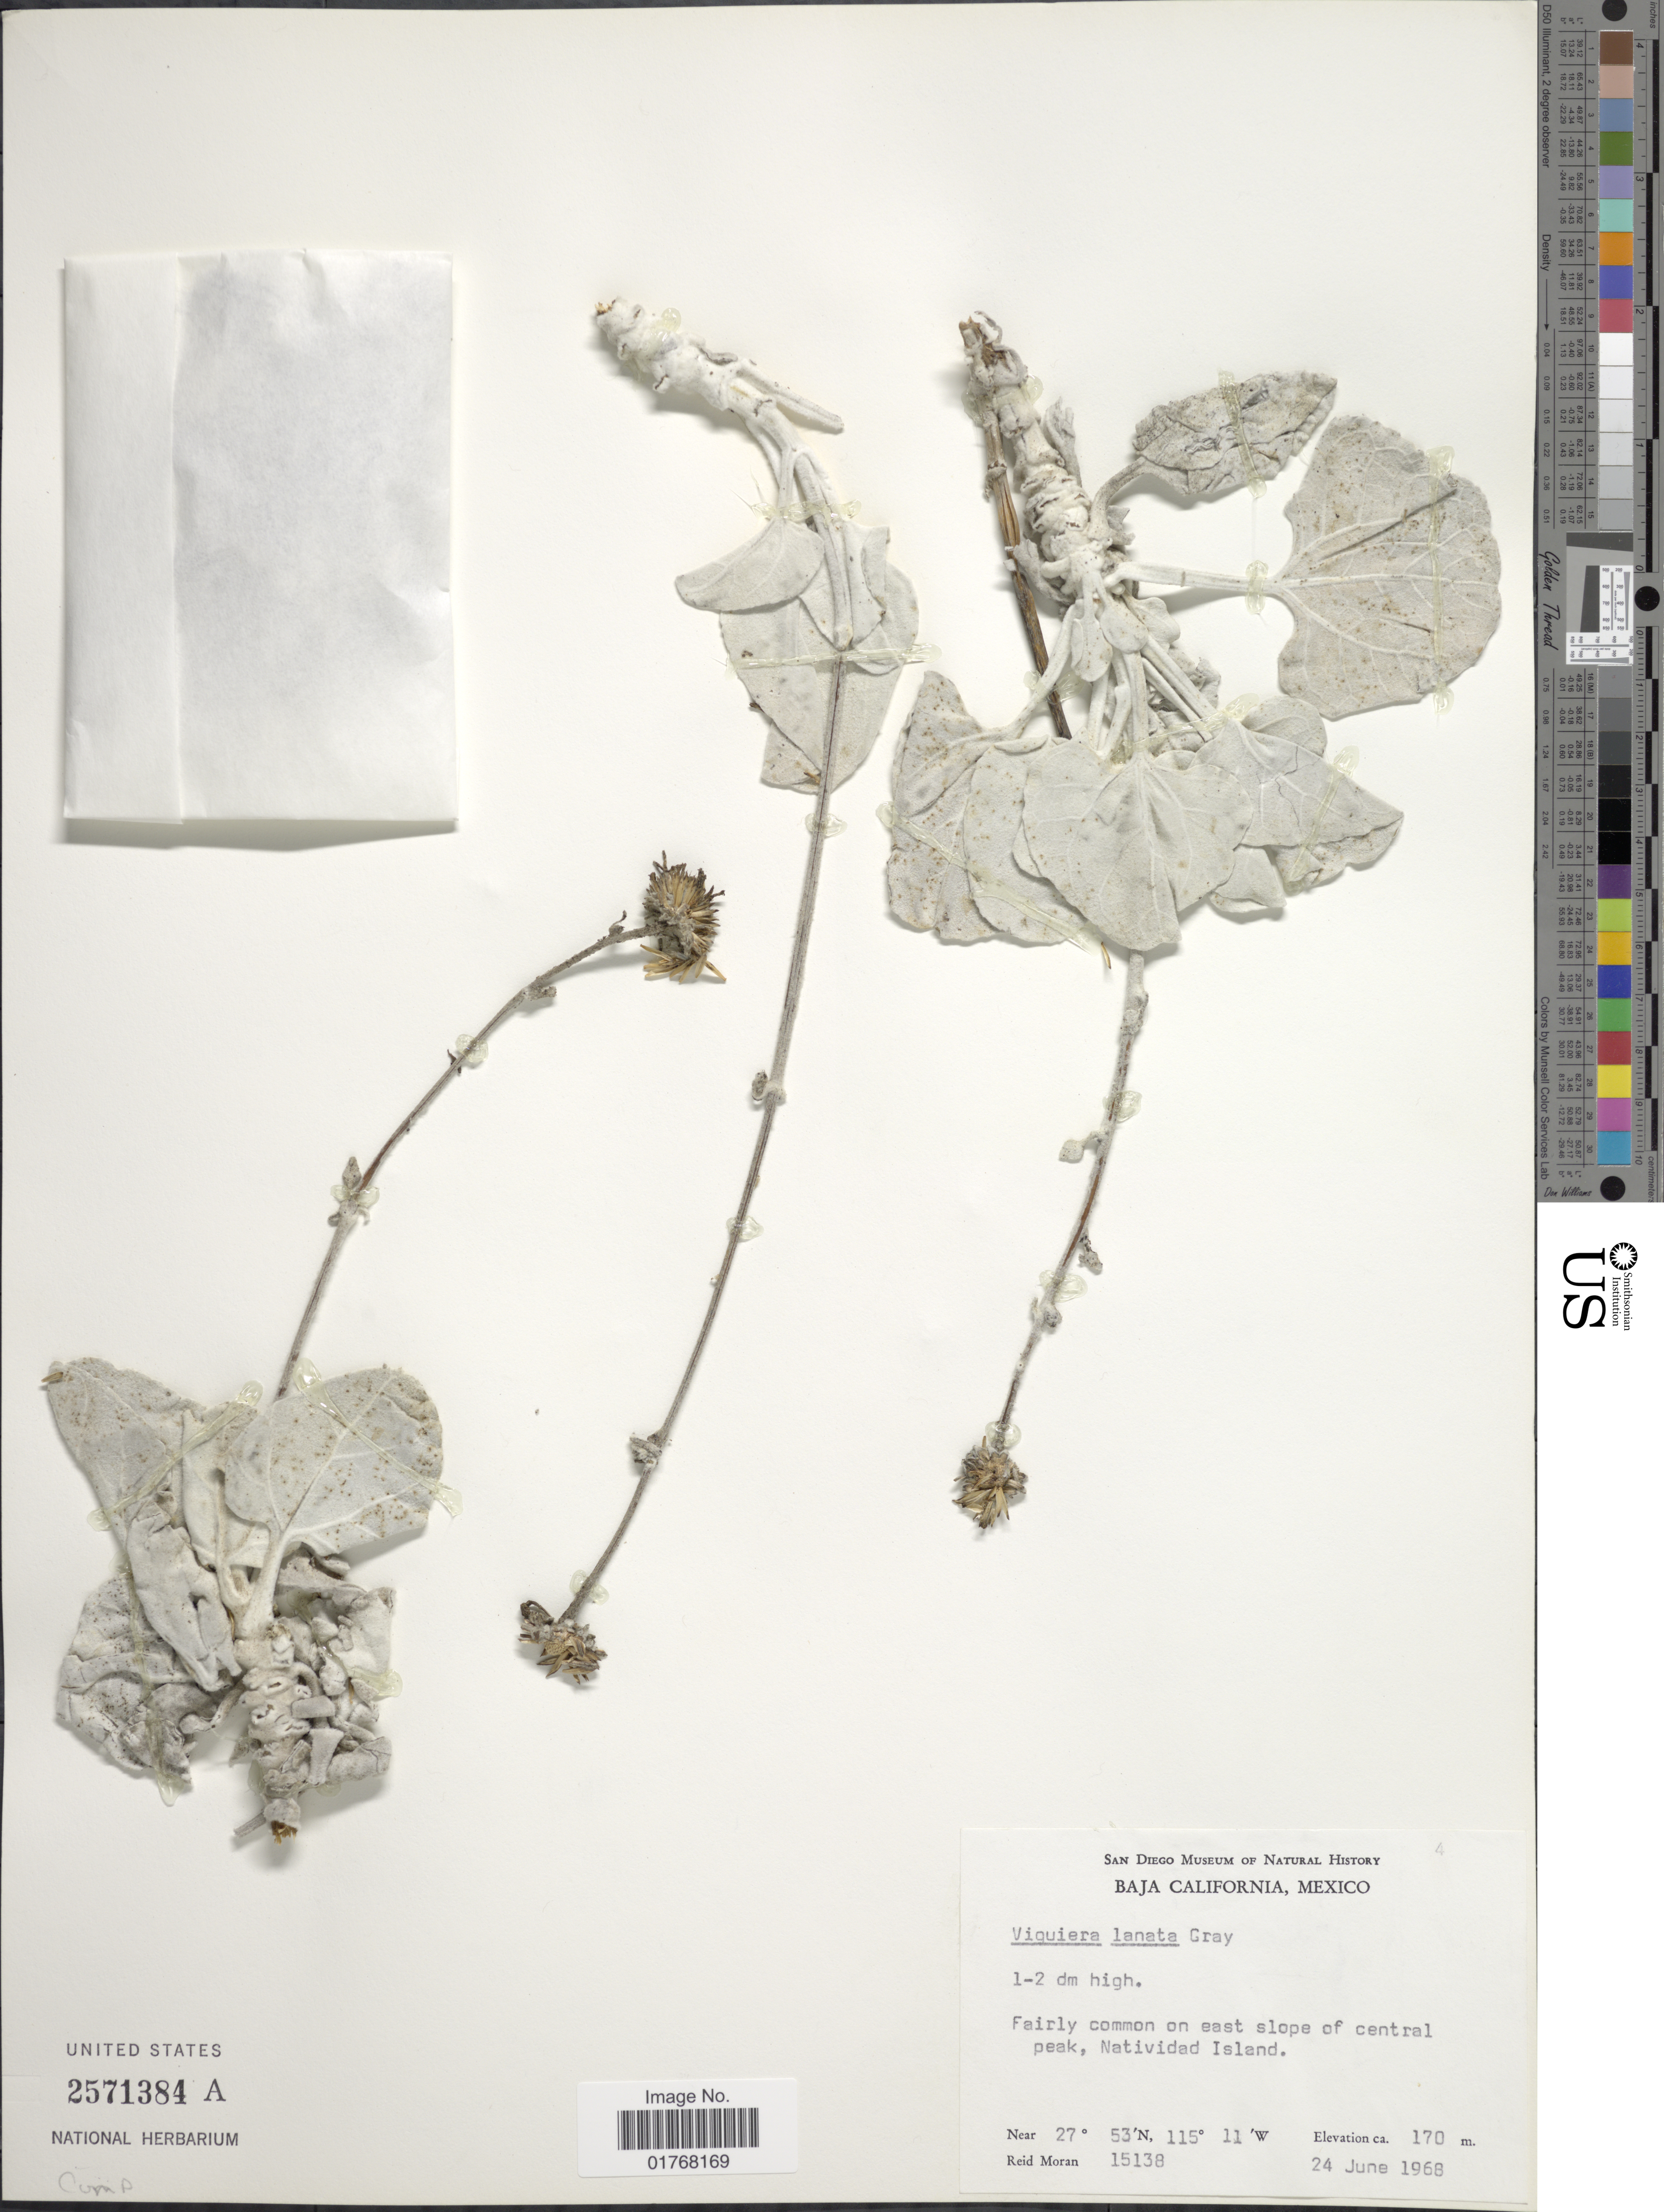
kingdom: Plantae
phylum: Tracheophyta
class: Magnoliopsida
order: Asterales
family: Asteraceae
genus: Viguiera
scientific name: Viguiera lanata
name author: (Kellogg) A. Gray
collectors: R. V. Moran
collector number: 15138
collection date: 1968-06-24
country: Mexico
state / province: Baja California Sur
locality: Fairly common on east slope of central peak, Natividad Island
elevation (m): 170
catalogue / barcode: US 2571384A